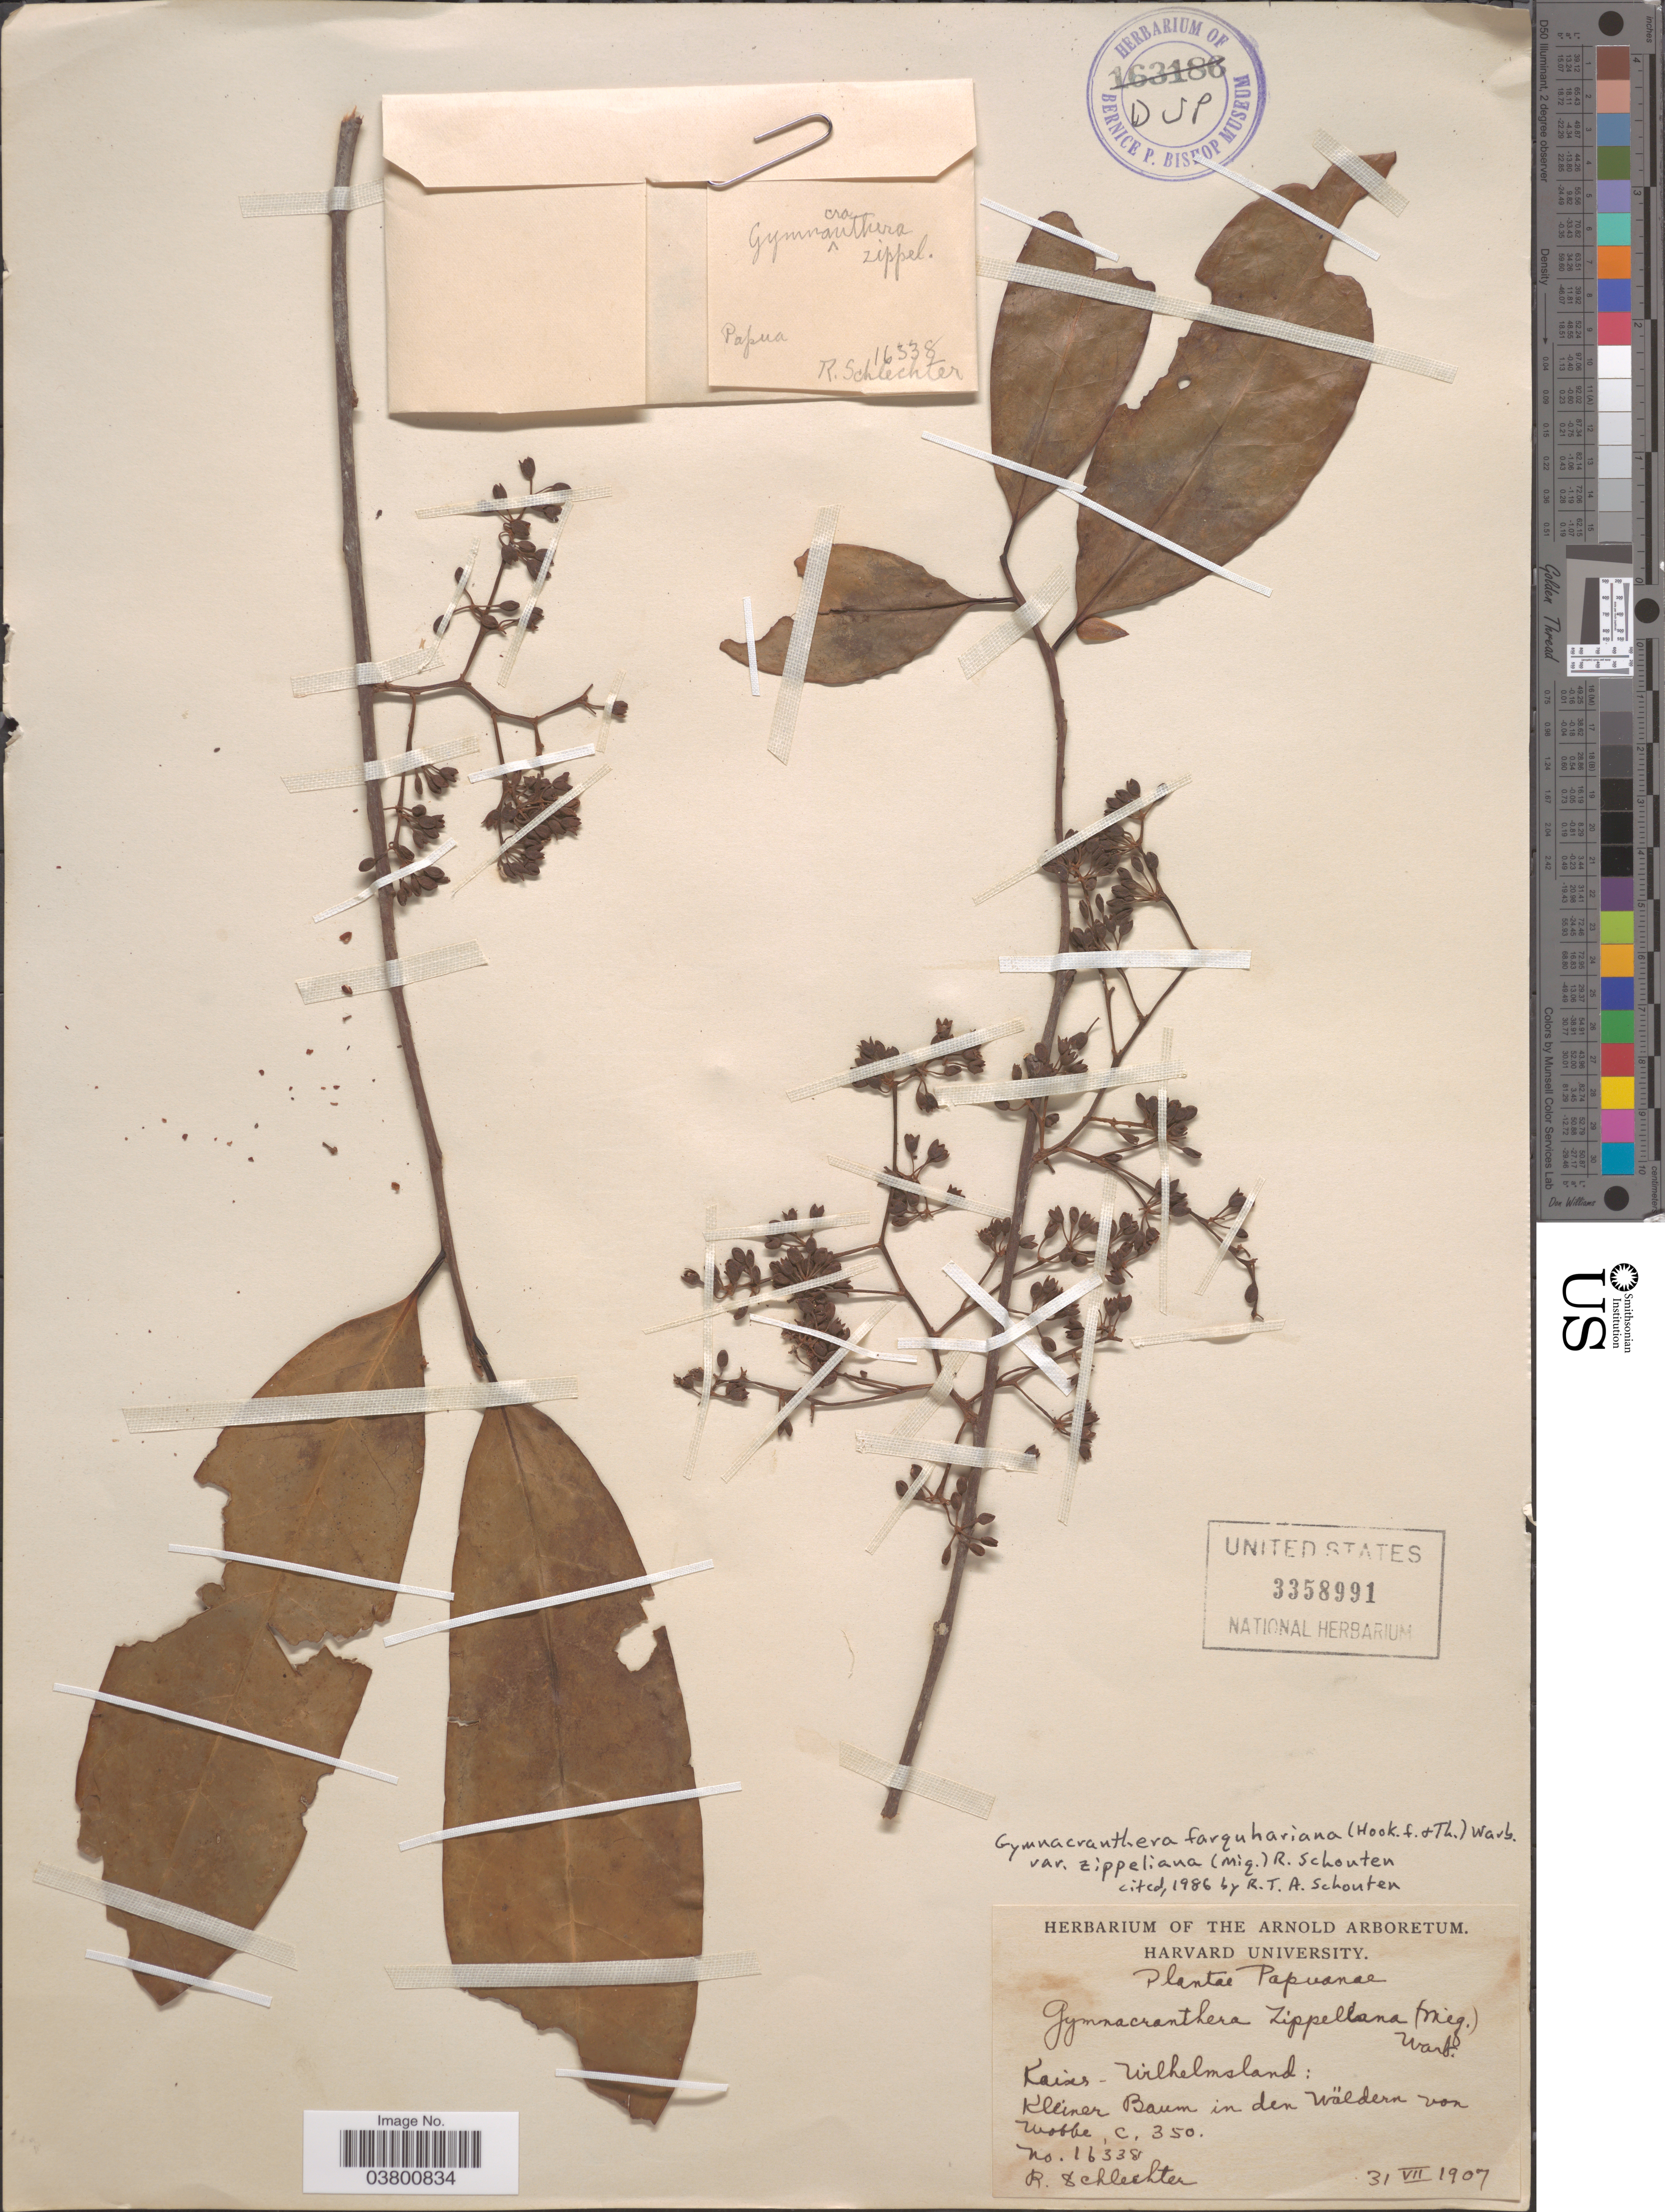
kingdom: Plantae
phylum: Tracheophyta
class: Magnoliopsida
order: Magnoliales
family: Myristicaceae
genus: Gymnacranthera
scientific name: Gymnacranthera farquhariana var. zippeliana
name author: (Miq.) R.T.A. Schouten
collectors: F. R. R. Schlechter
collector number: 16338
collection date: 1907-07-31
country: Papua New Guinea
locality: Papuanae. Kaiser-Wilhelmsland: Kleiner Baum in de Wälden von Wobbe [interpreted].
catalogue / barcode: US 3358991